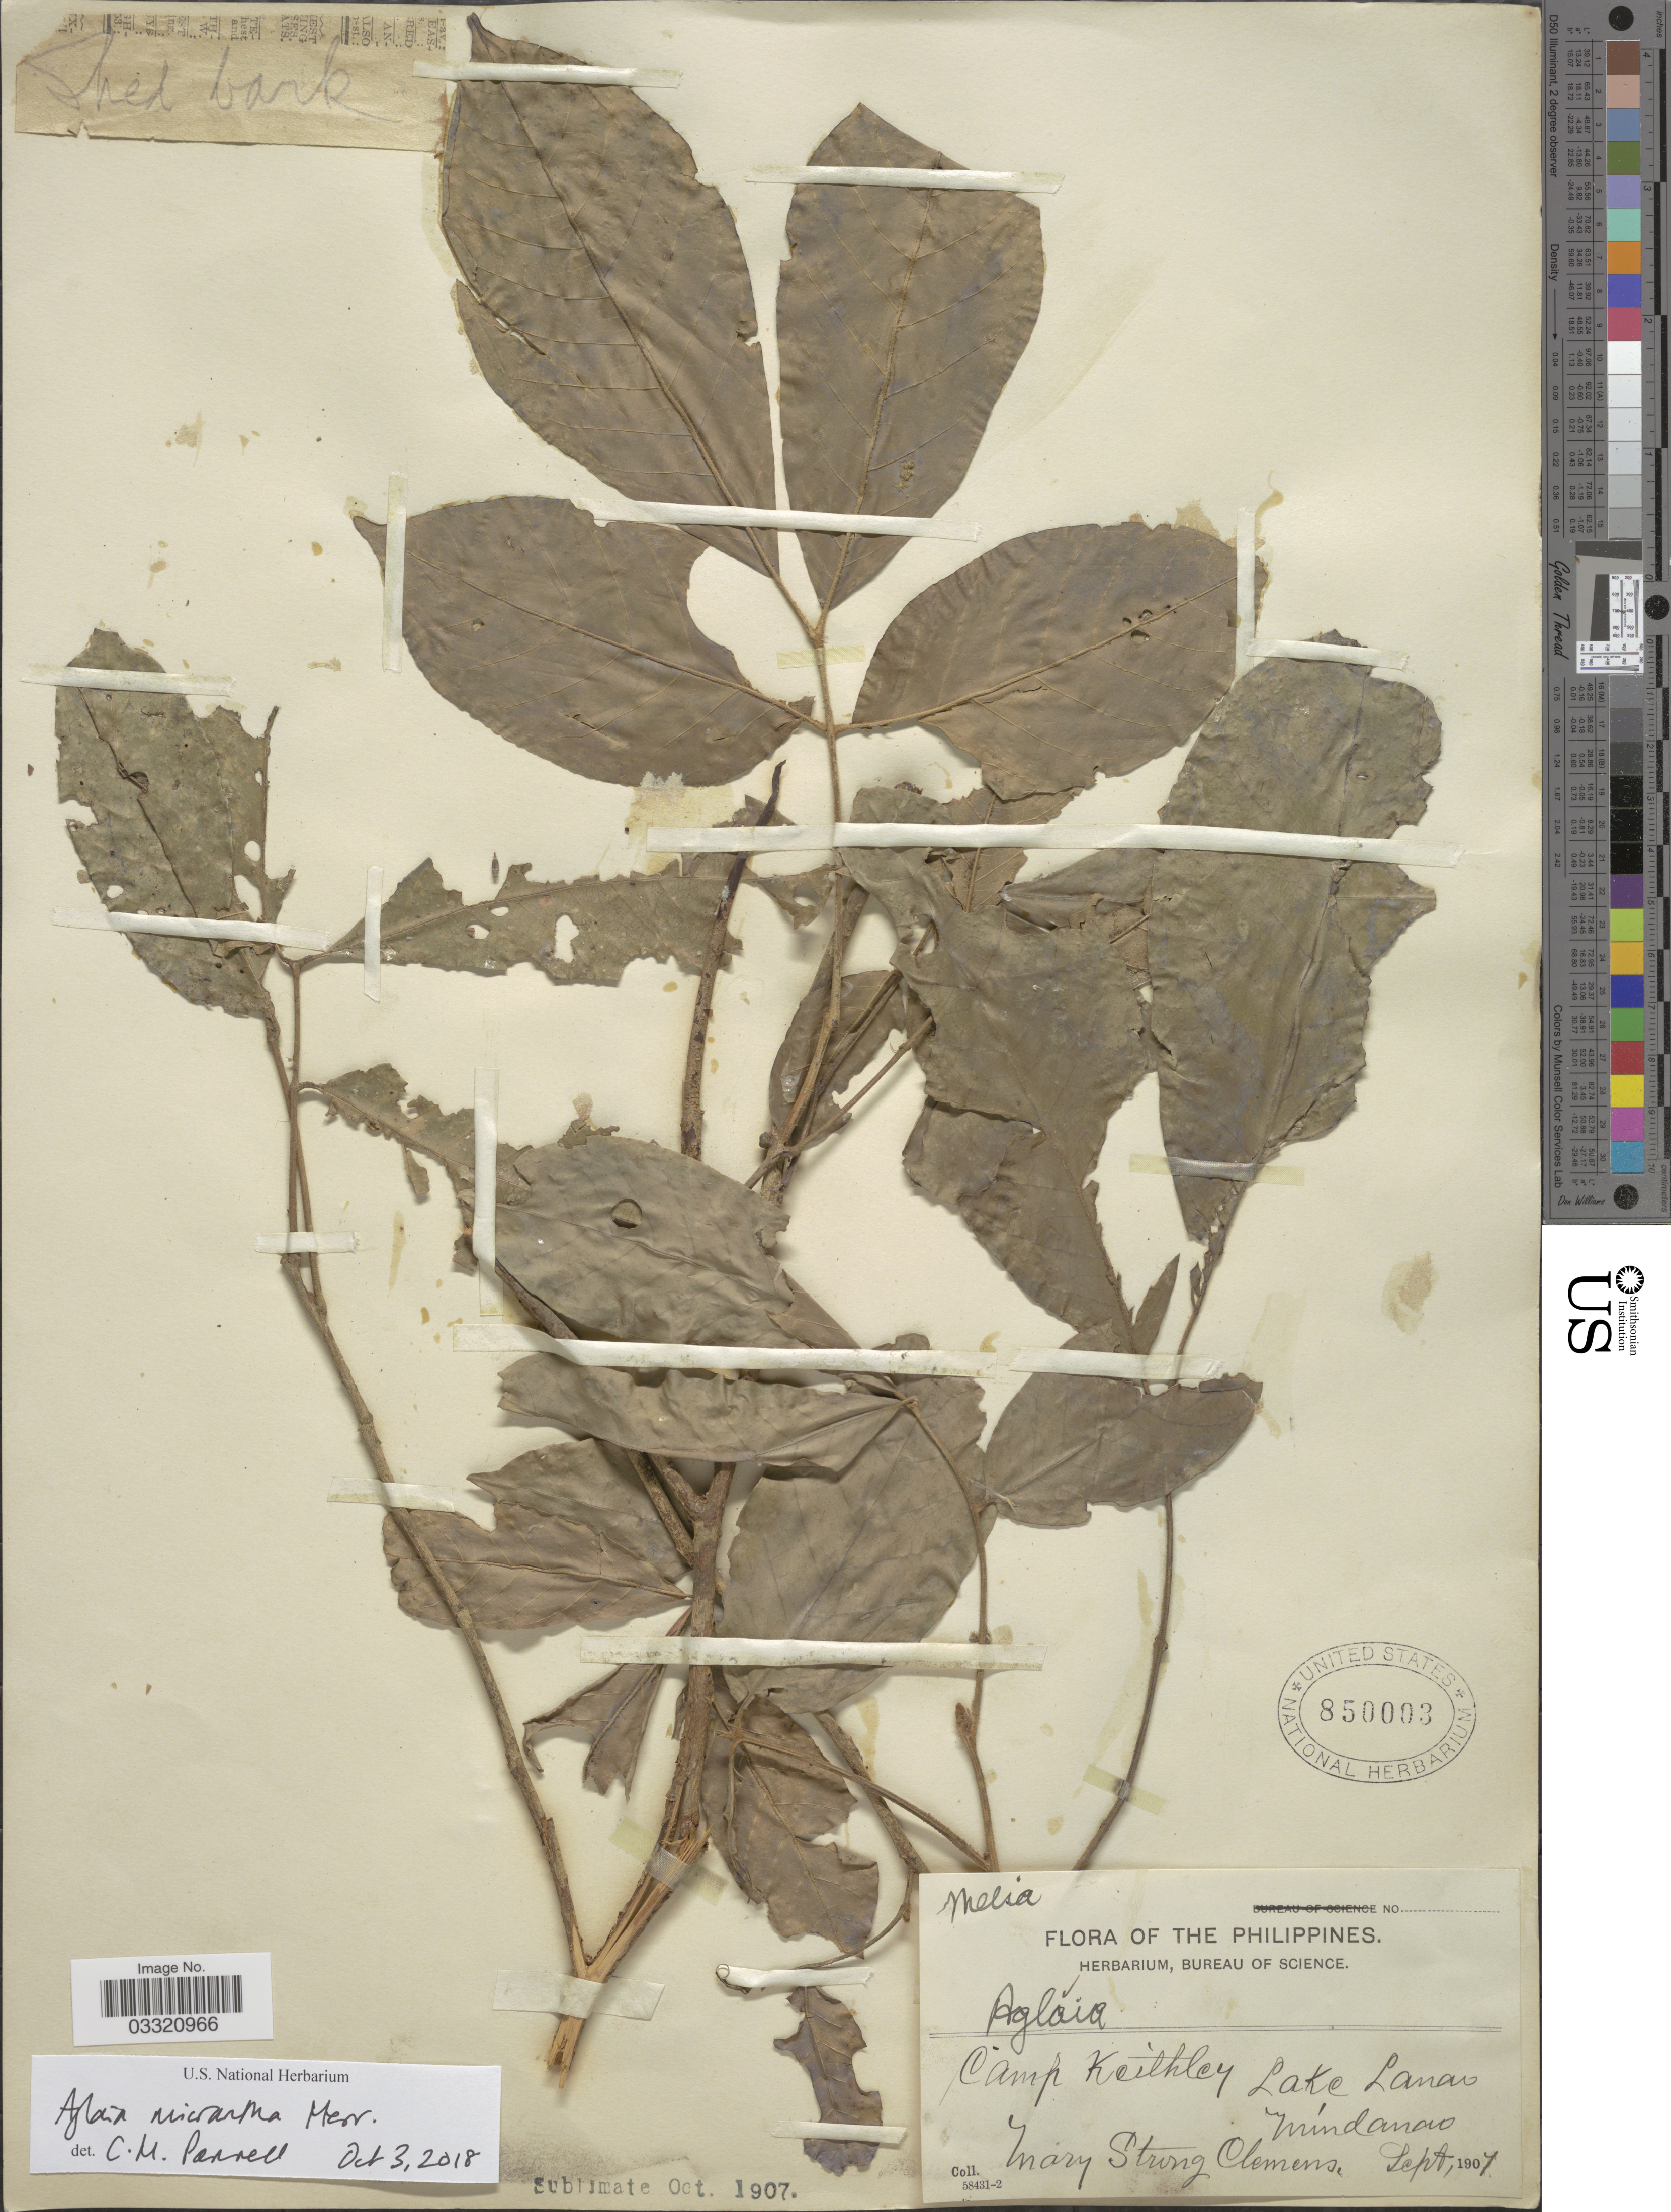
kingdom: Plantae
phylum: Tracheophyta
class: Magnoliopsida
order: Sapindales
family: Meliaceae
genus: Aglaia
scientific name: Aglaia micrantha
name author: Merr.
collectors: M. S. Clemens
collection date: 1907-09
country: Philippines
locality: Camp Keithley Lake Lanao, Mindanao.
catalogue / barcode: US 850003